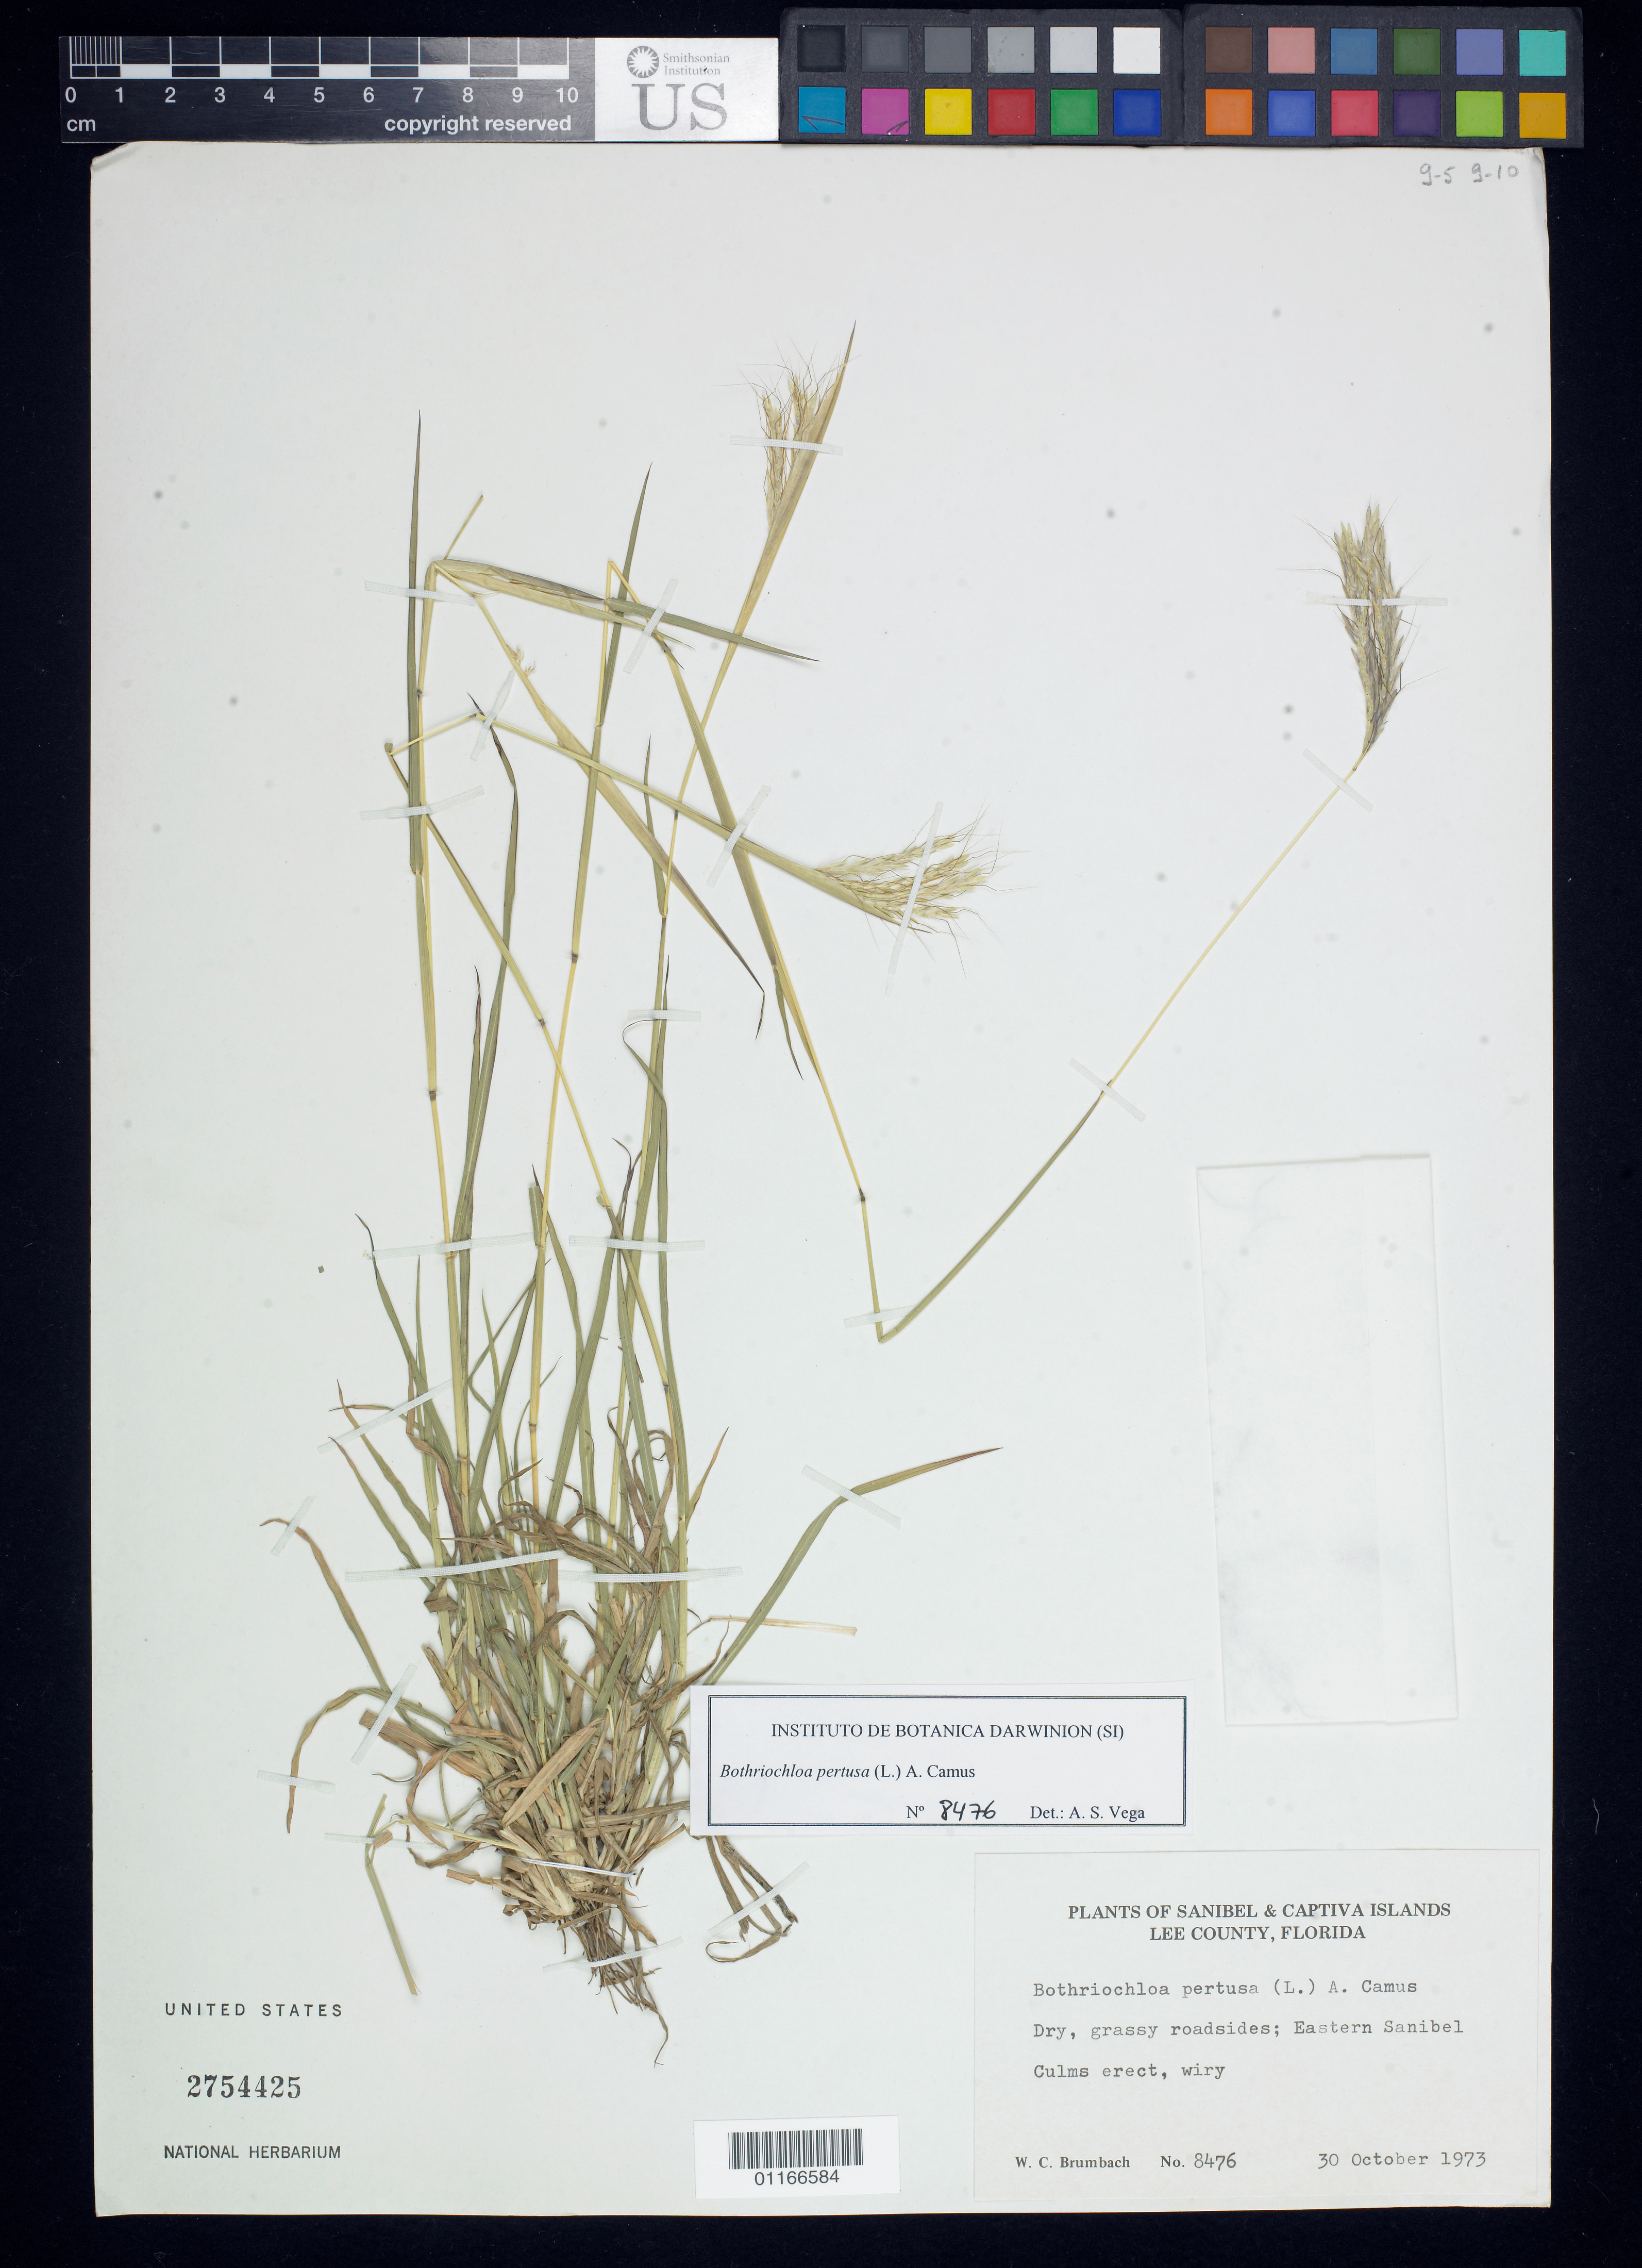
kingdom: Plantae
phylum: Tracheophyta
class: Liliopsida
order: Poales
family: Poaceae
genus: Bothriochloa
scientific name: Bothriochloa pertusa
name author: (L.) A. Camus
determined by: Vega, A. S.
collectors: W. C. Brumbach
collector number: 8476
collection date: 1973-10-30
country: United States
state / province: Florida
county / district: Lee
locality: Eastern Sanibel Culms erect, wiry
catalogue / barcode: US 2754425